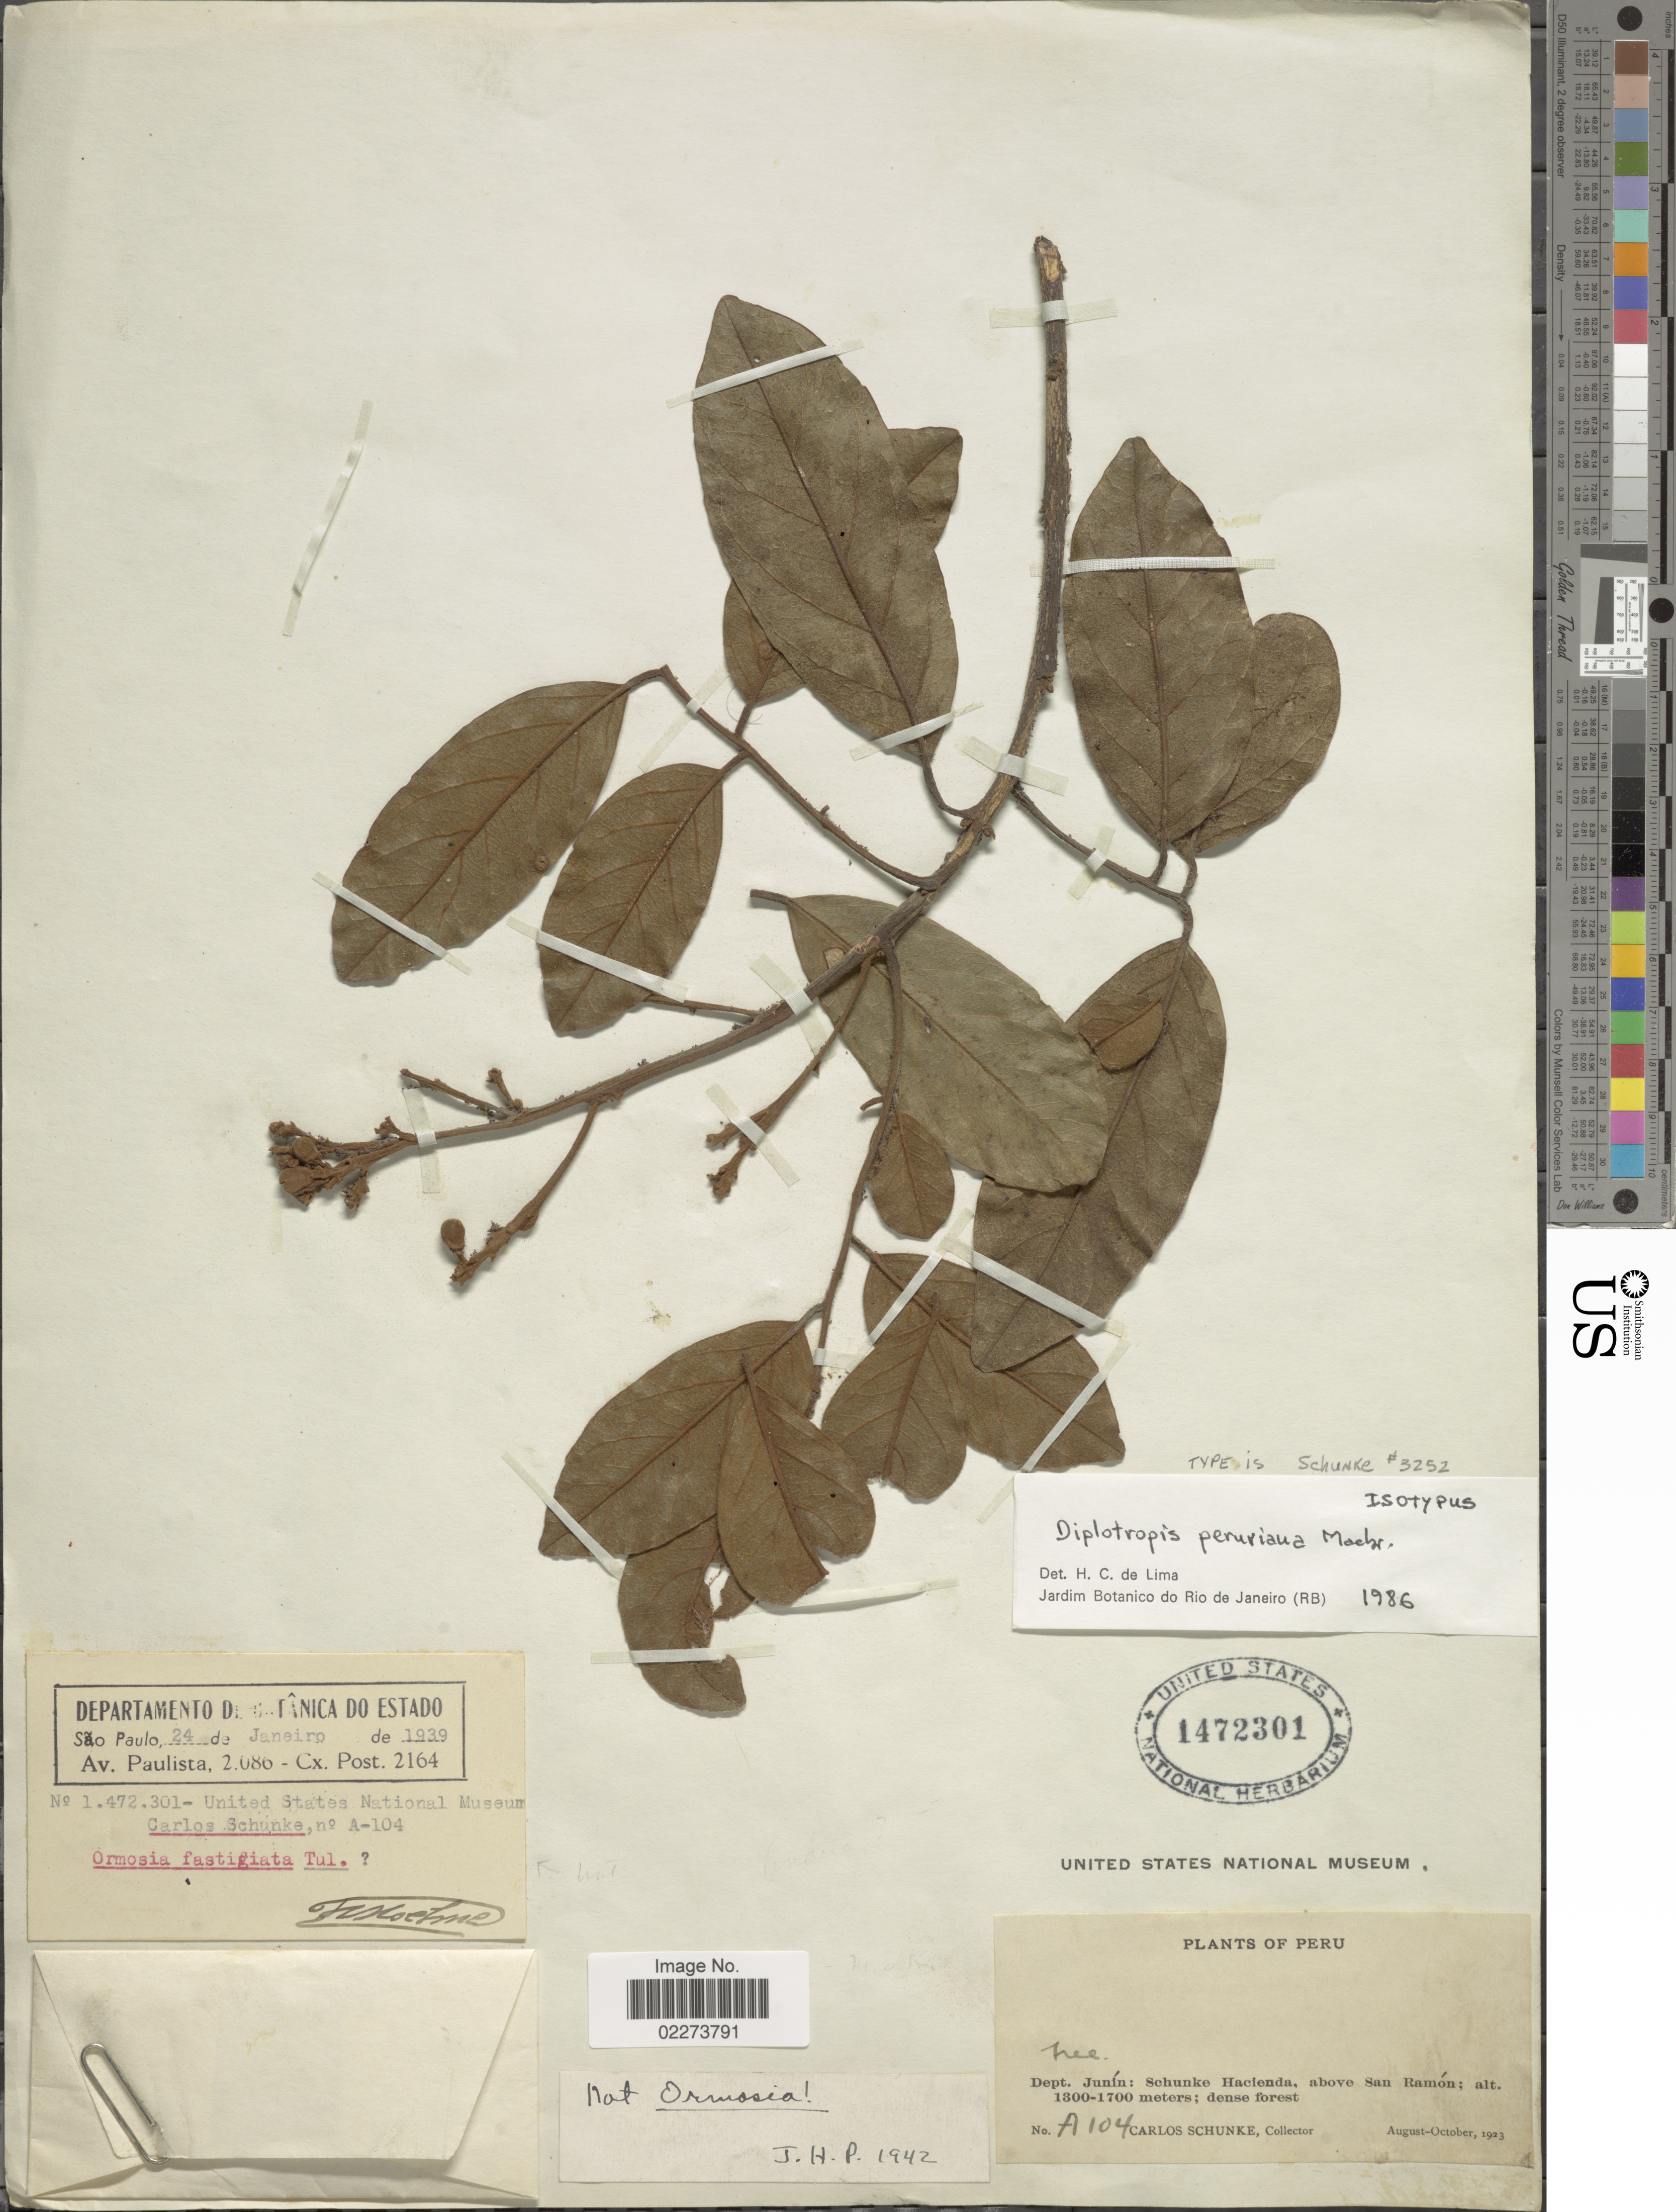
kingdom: Plantae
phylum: Tracheophyta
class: Magnoliopsida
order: Fabales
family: Fabaceae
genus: Diplotropis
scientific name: Diplotropis peruviana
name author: J.F. Macbr.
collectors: C. Schunke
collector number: A104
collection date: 1923-08/1923-10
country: Peru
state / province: Junín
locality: Dept. Junin: Schunke Hacienda, above San Ramon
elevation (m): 1300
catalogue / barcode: US 1472301